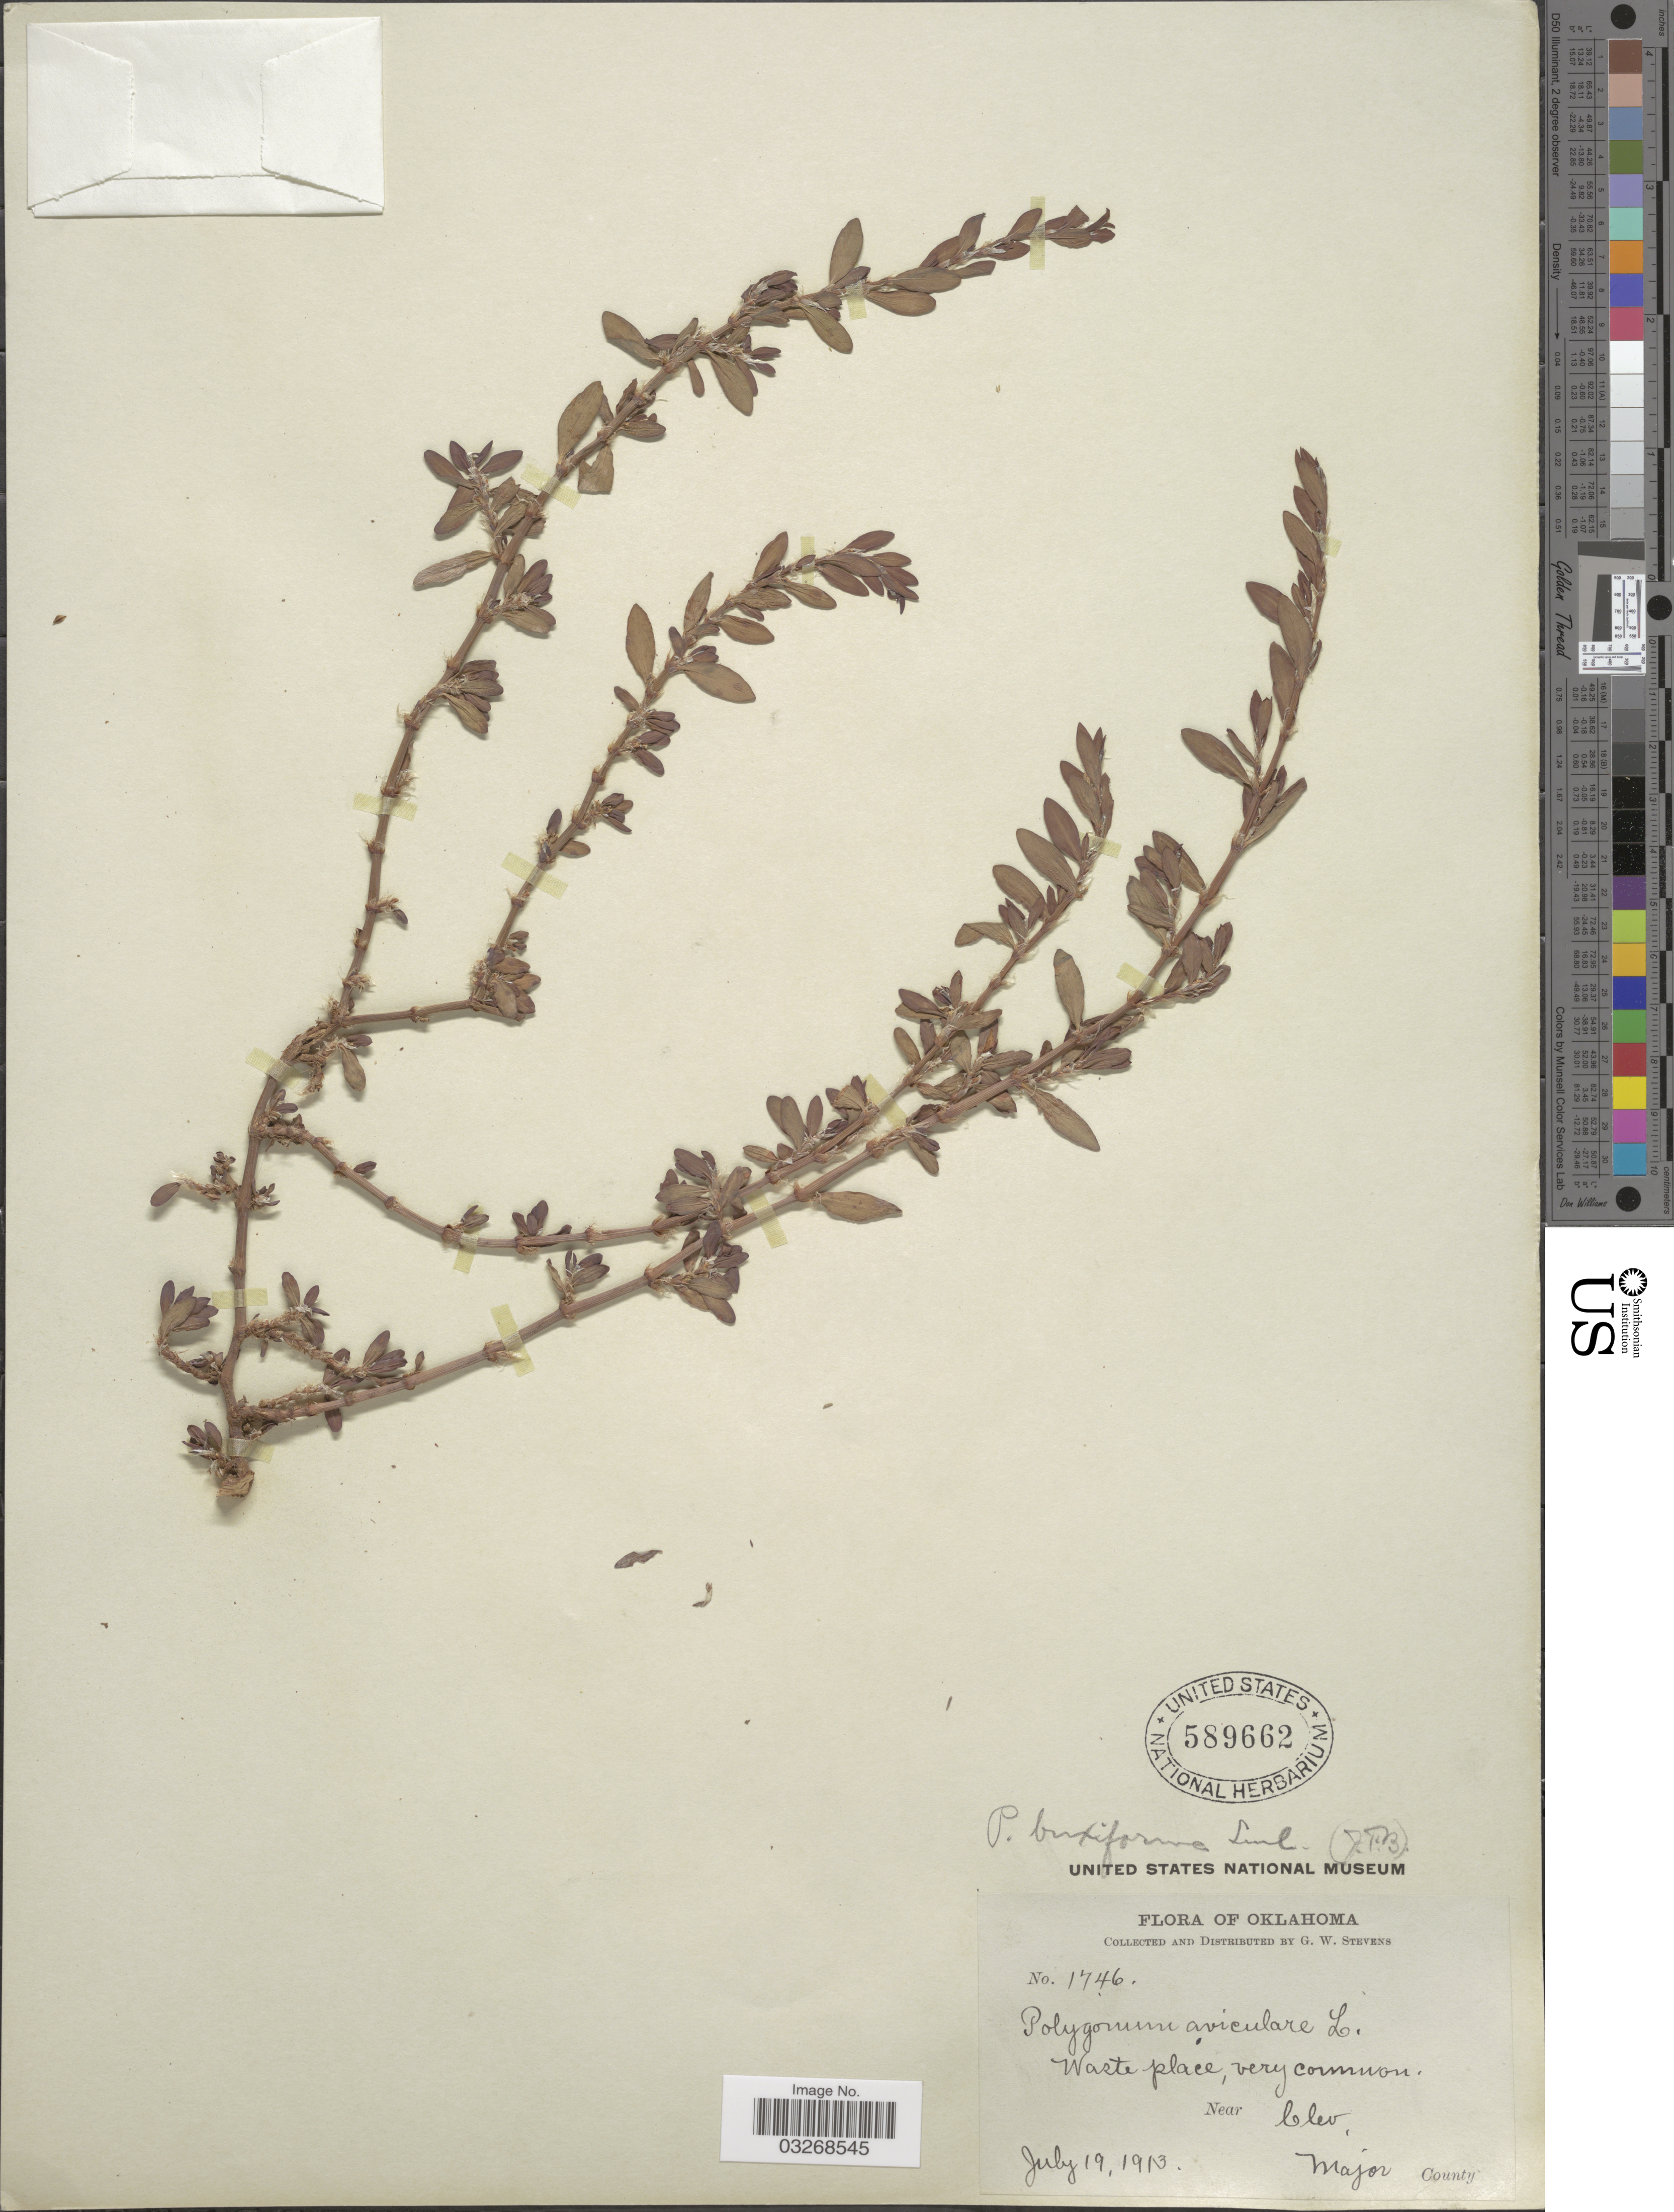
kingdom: Plantae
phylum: Tracheophyta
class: Magnoliopsida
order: Caryophyllales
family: Polygonaceae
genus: Polygonum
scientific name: Polygonum buxiforme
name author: Small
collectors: G. W. Stevens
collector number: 1746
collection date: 1913-07-19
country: United States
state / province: Oklahoma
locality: Near Cleo, Major County.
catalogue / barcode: US 589662